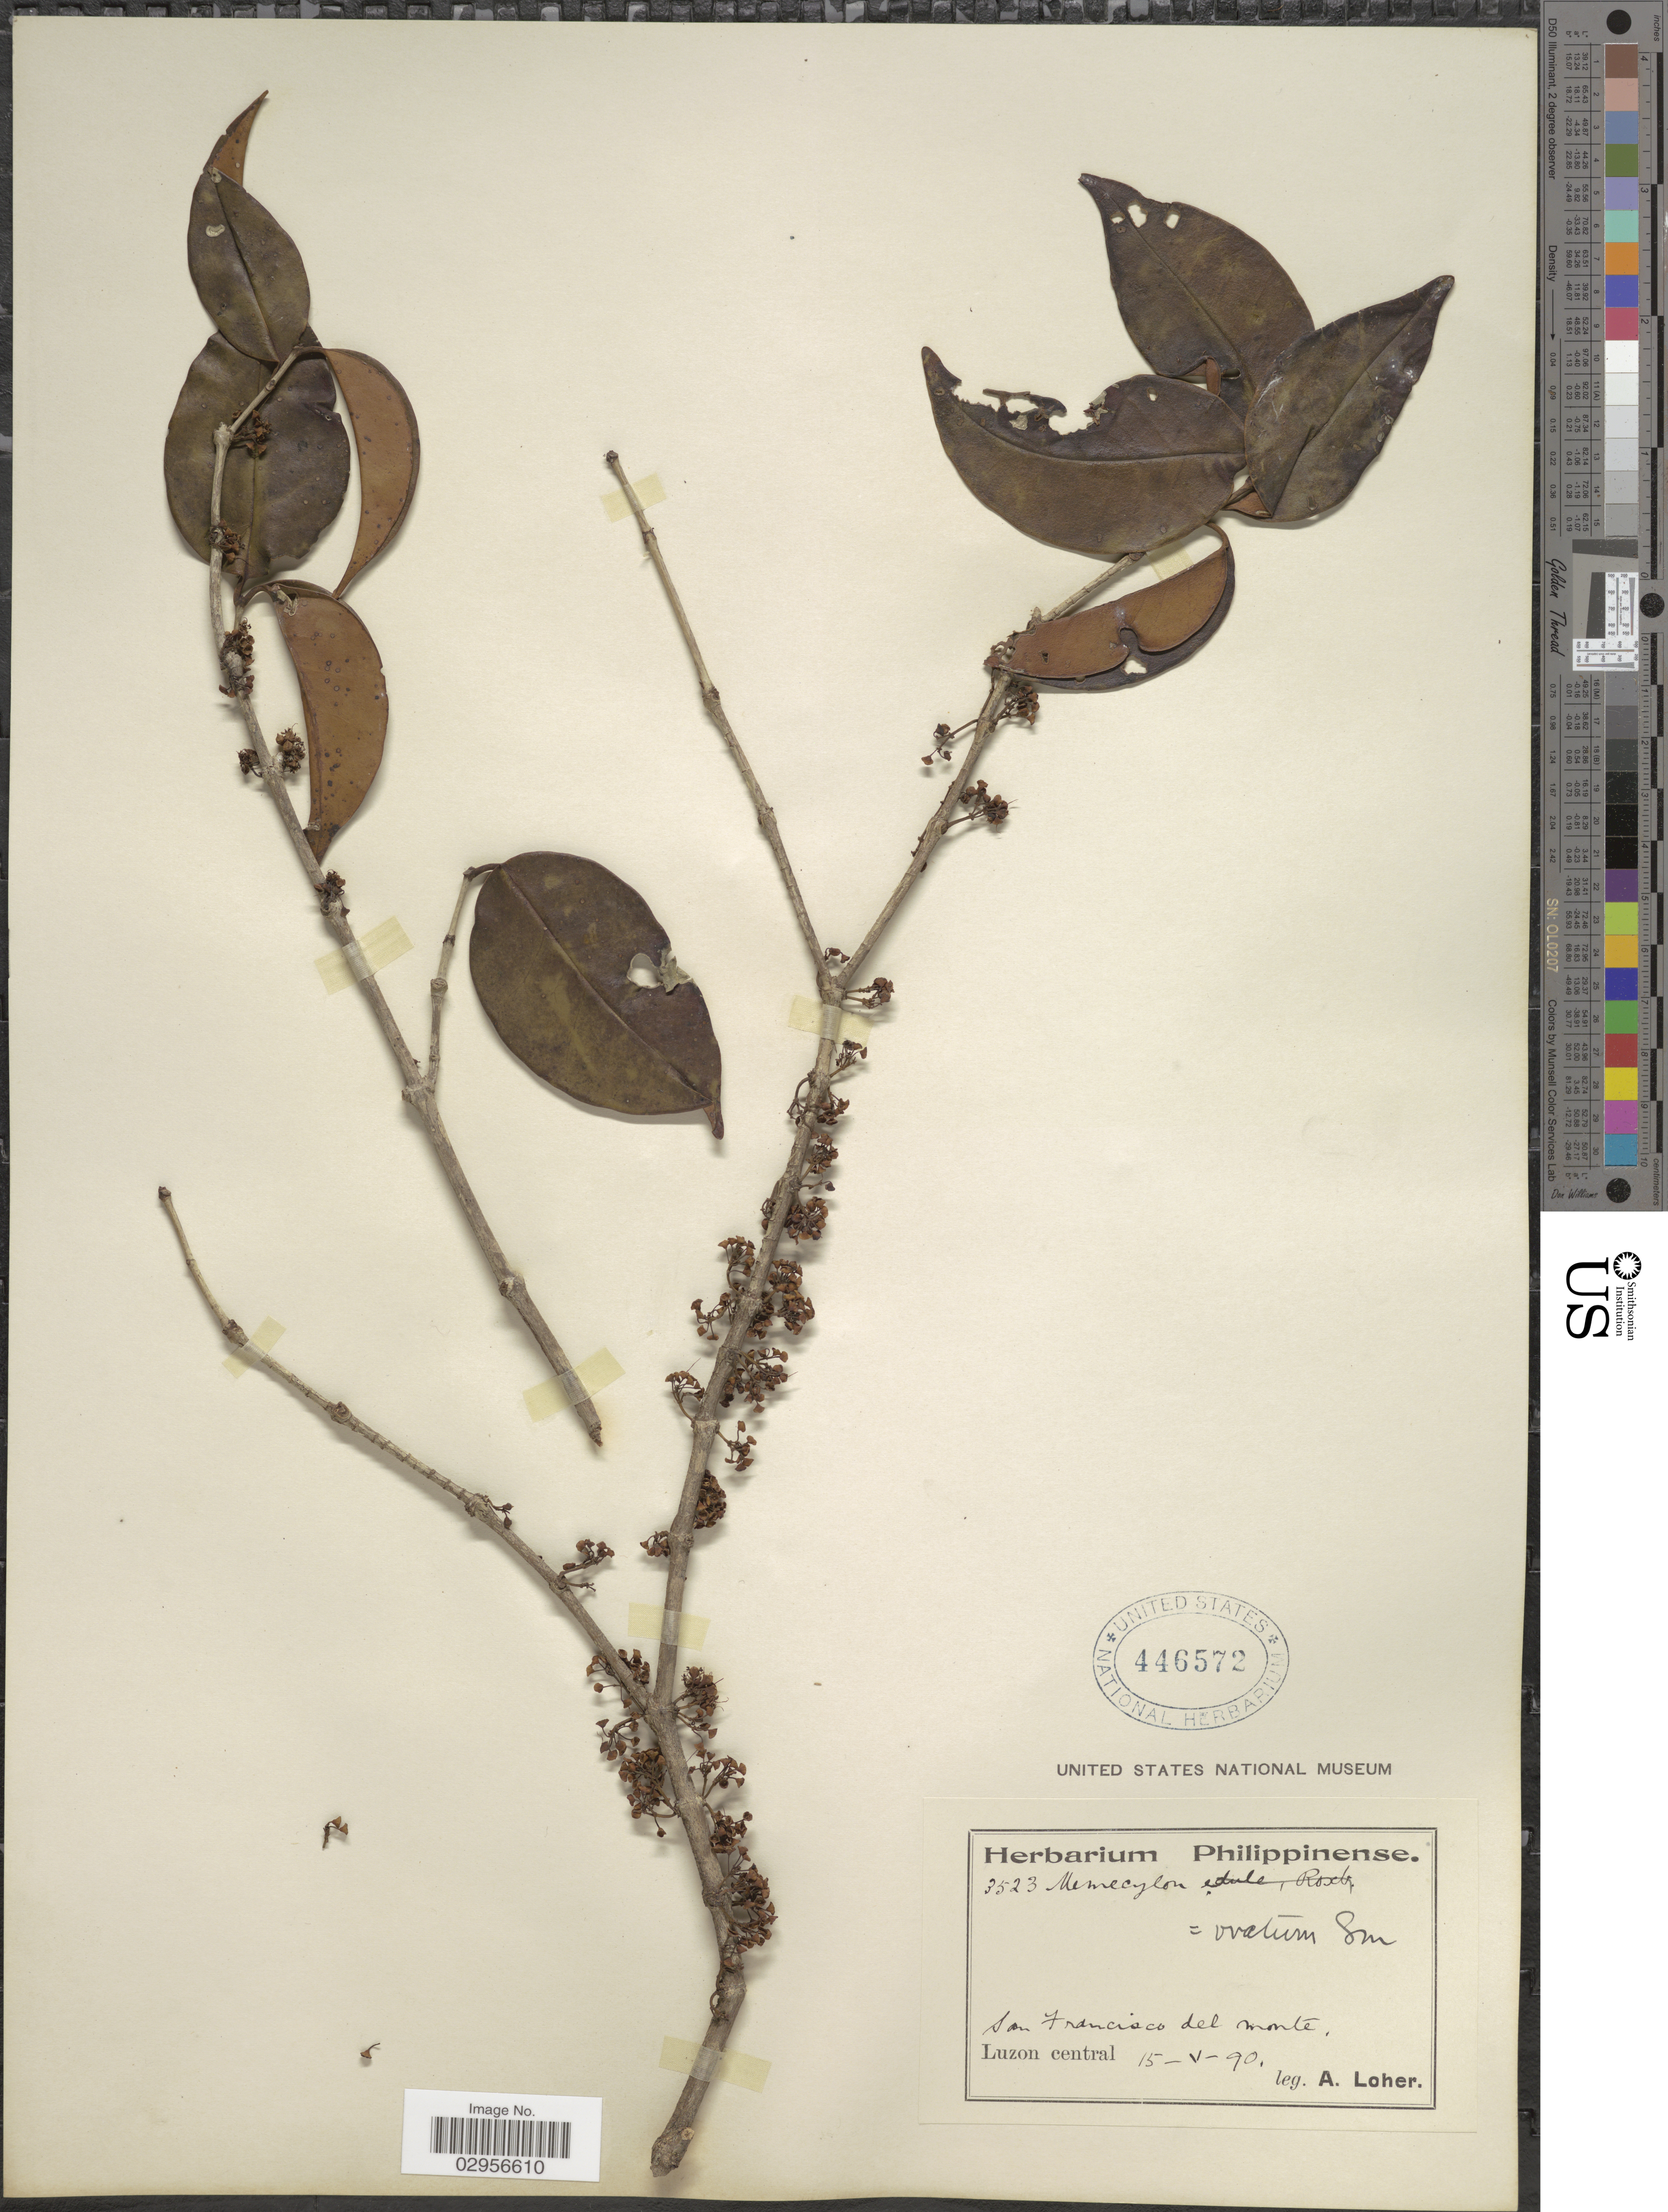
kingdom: Plantae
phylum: Tracheophyta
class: Magnoliopsida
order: Myrtales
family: Melastomataceae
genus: Memecylon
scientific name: Memecylon edule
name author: Roxb.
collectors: A. Loher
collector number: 3523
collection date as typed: Transcribed d/m/y: 15/5/90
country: Philippines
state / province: Central Luzon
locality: Luzon central, San Francisco del monte.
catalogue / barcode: US 446572